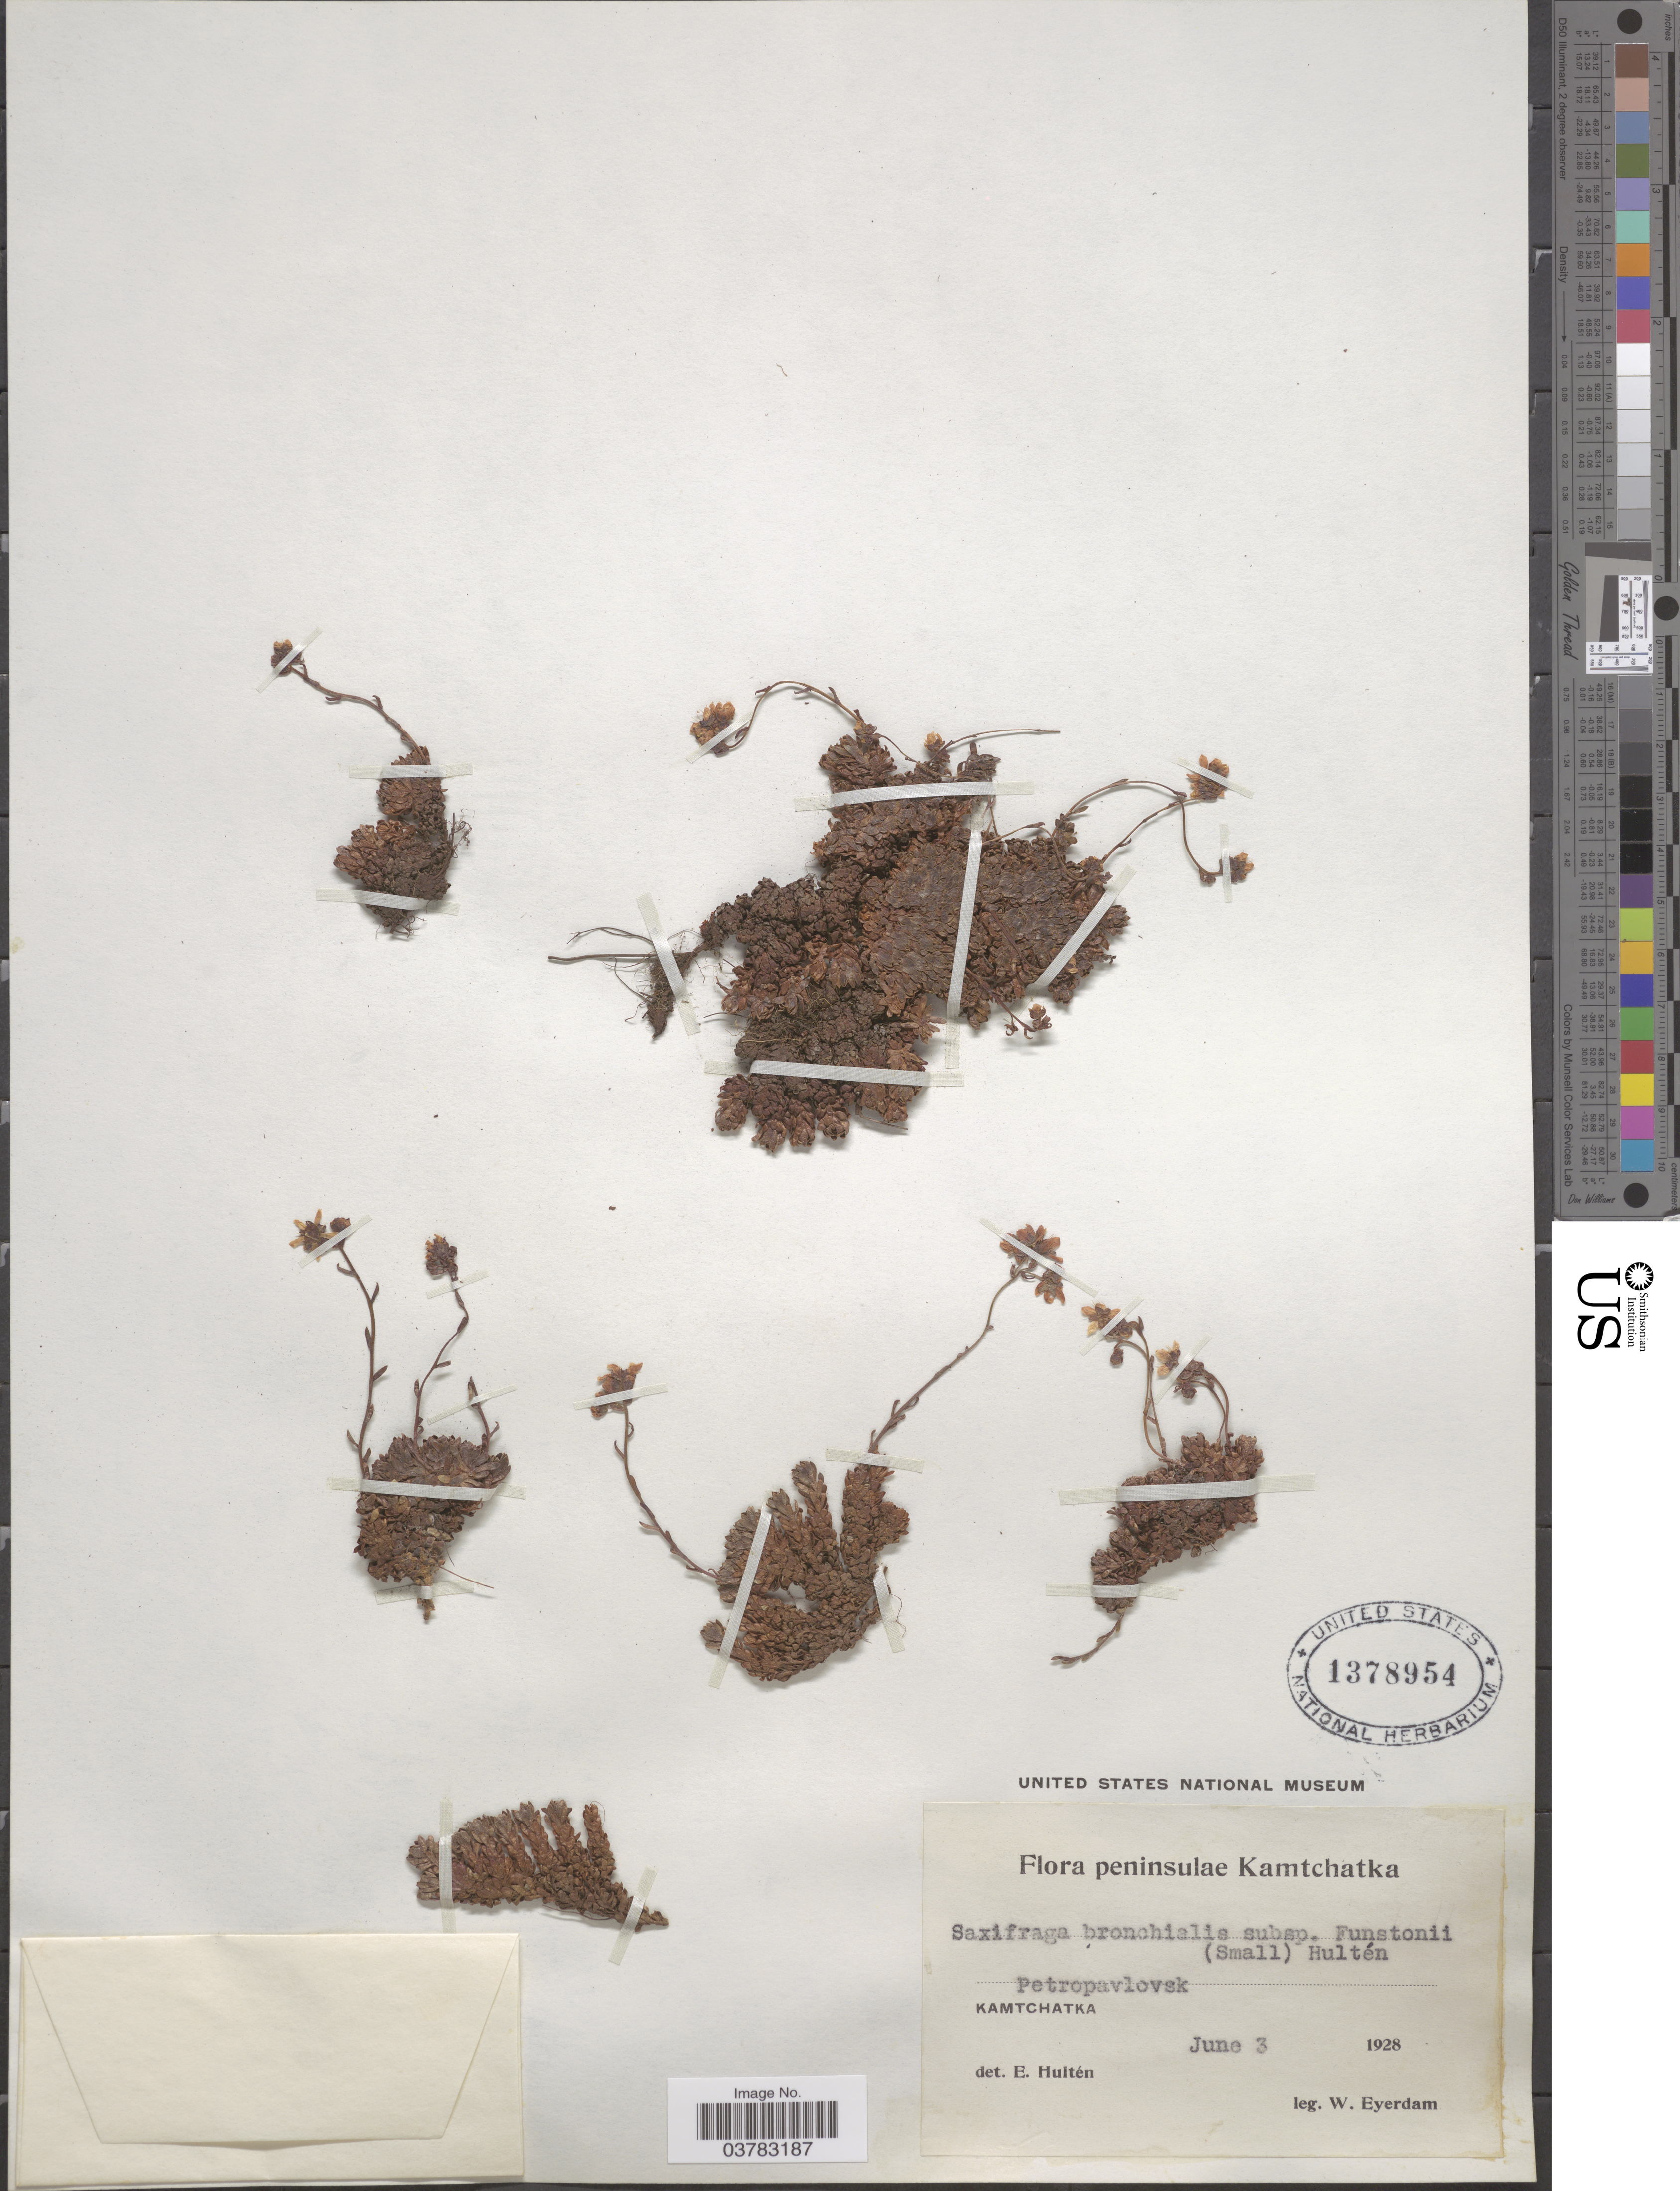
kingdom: Plantae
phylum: Tracheophyta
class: Magnoliopsida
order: Saxifragales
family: Saxifragaceae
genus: Saxifraga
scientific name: Saxifraga bronchialis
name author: L.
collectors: W. J. Eyerdam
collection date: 1928-06-03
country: Russian Federation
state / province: Kamchatka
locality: Peninsulae Kamtchatka. Petropavlovsk. Kamtchatka.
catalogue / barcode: US 1378954